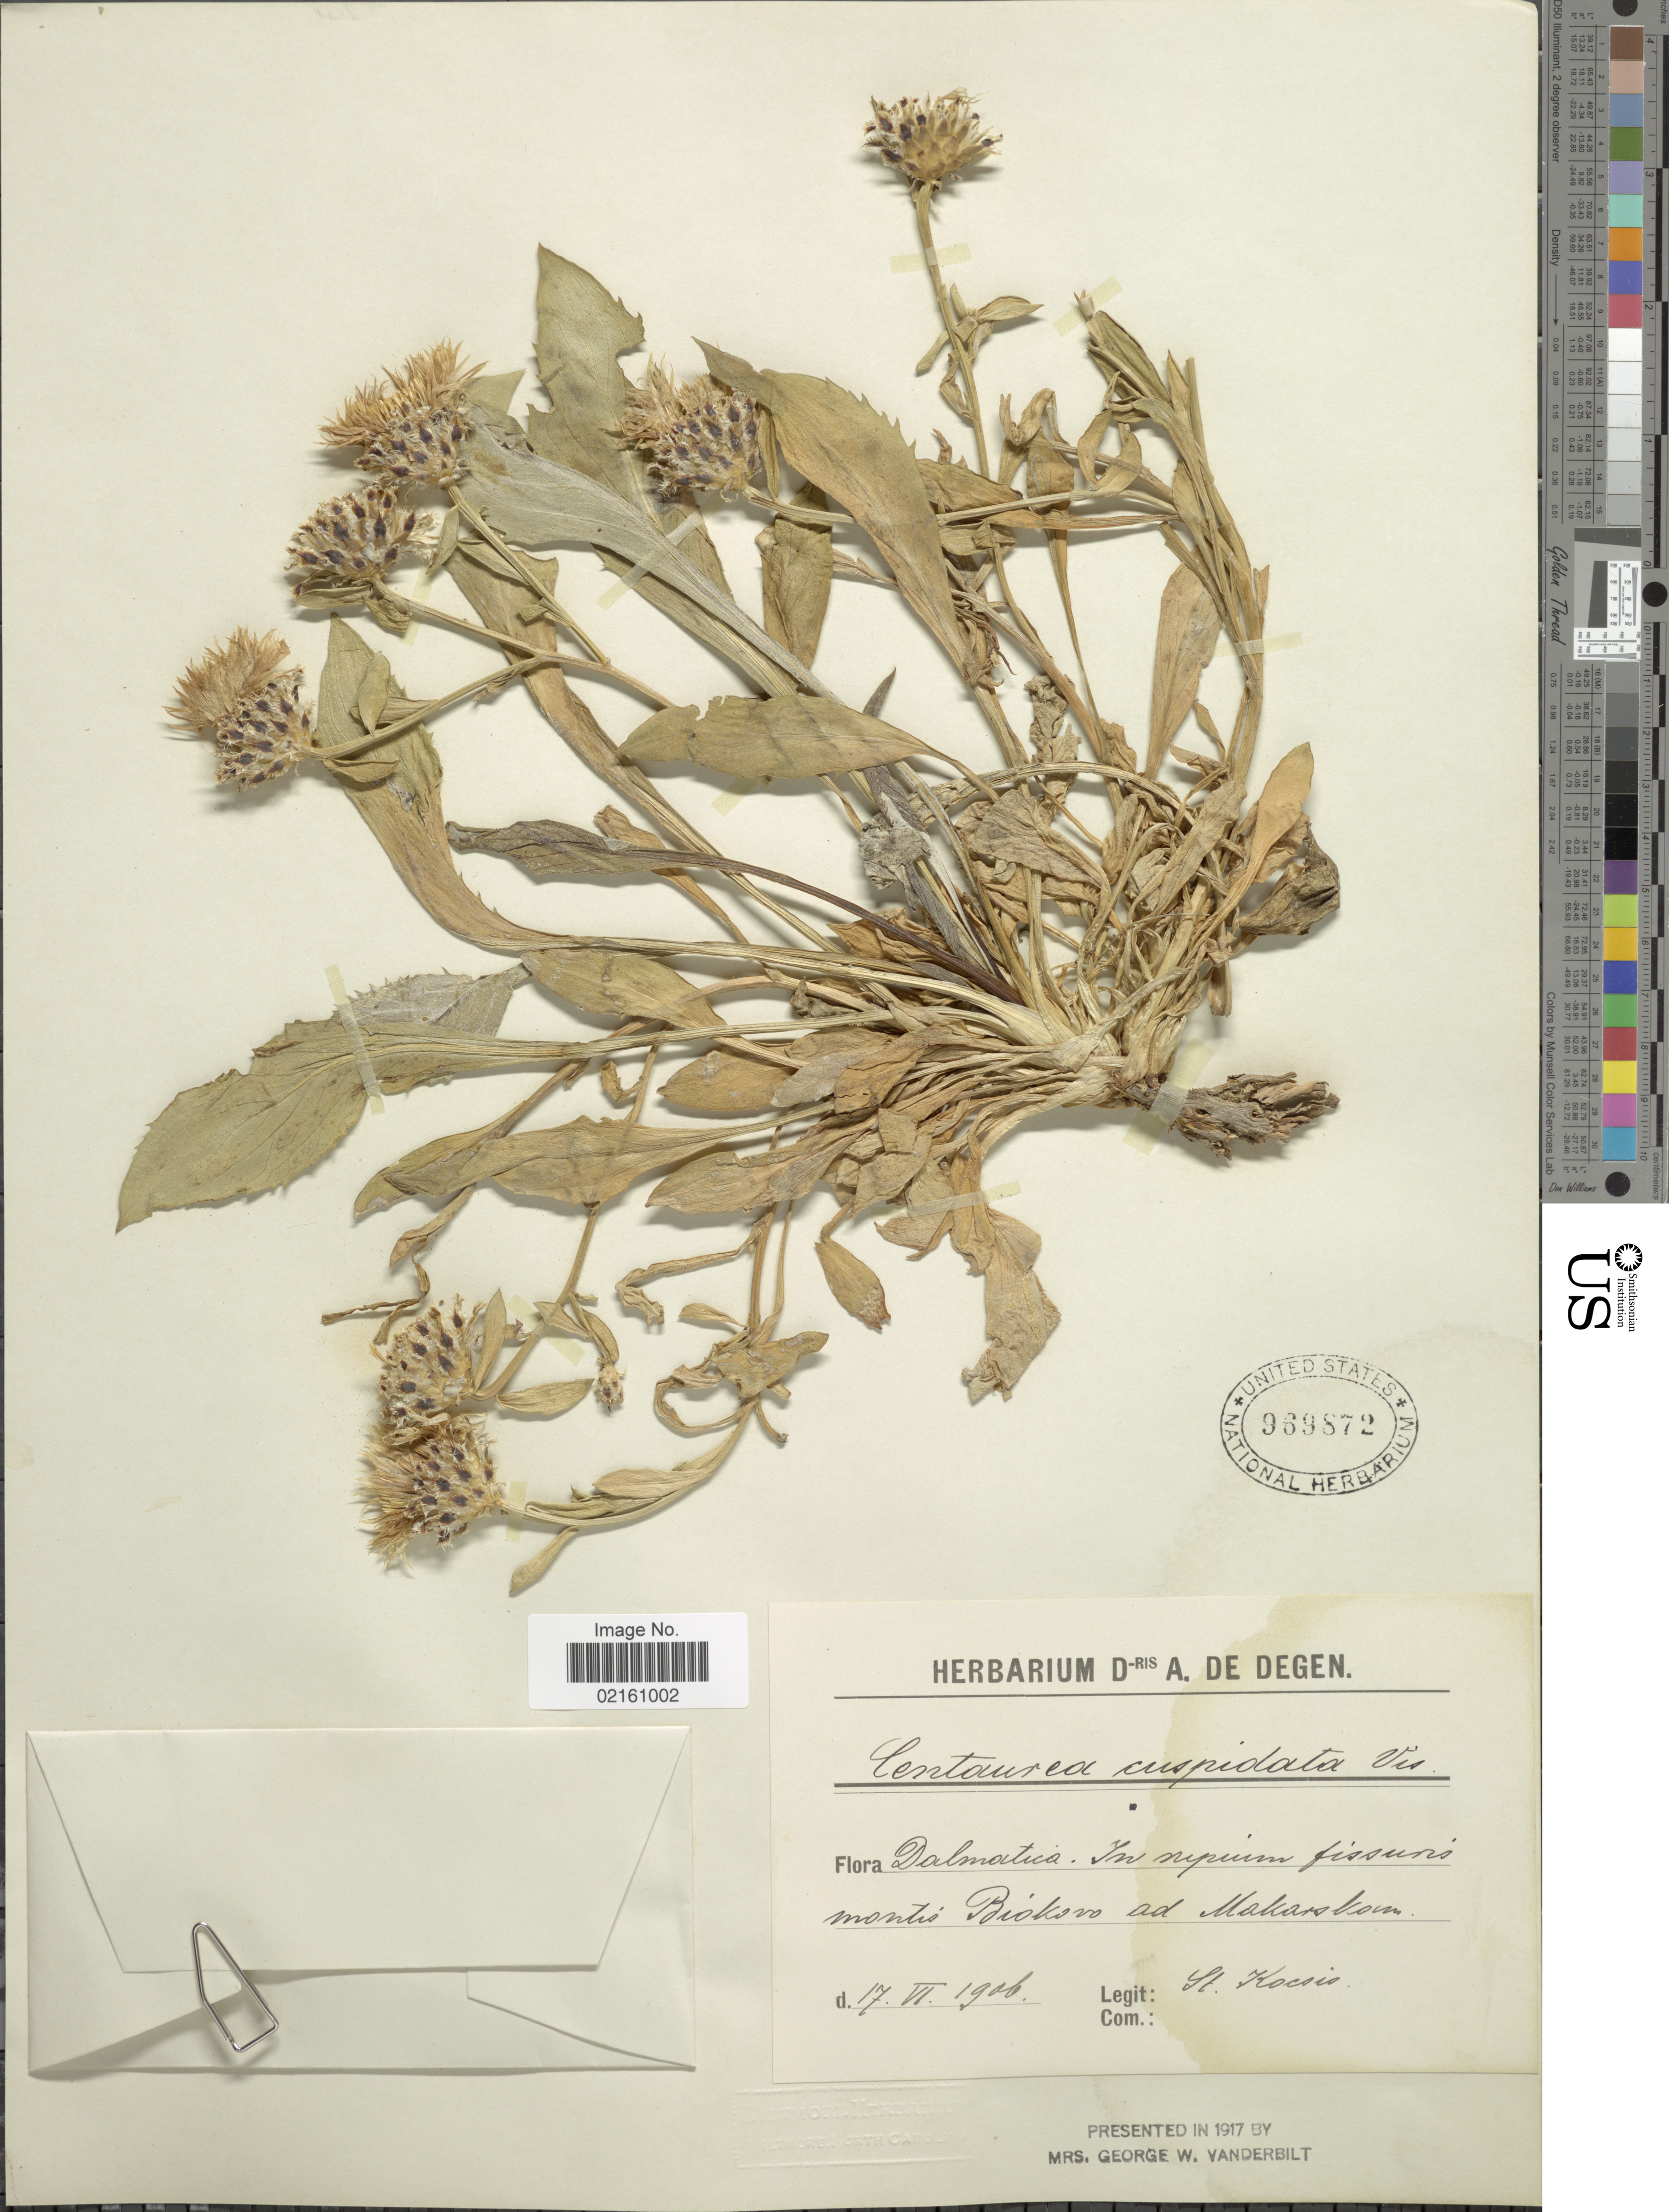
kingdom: Plantae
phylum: Tracheophyta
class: Magnoliopsida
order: Asterales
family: Asteraceae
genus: Centaurea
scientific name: Centaurea cuspidata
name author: Vis.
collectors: St. Kocsis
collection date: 1906-06-17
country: Croatia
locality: Dalmatica, montis Biokoro ad Makarskom [interpreted]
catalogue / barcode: US 969872